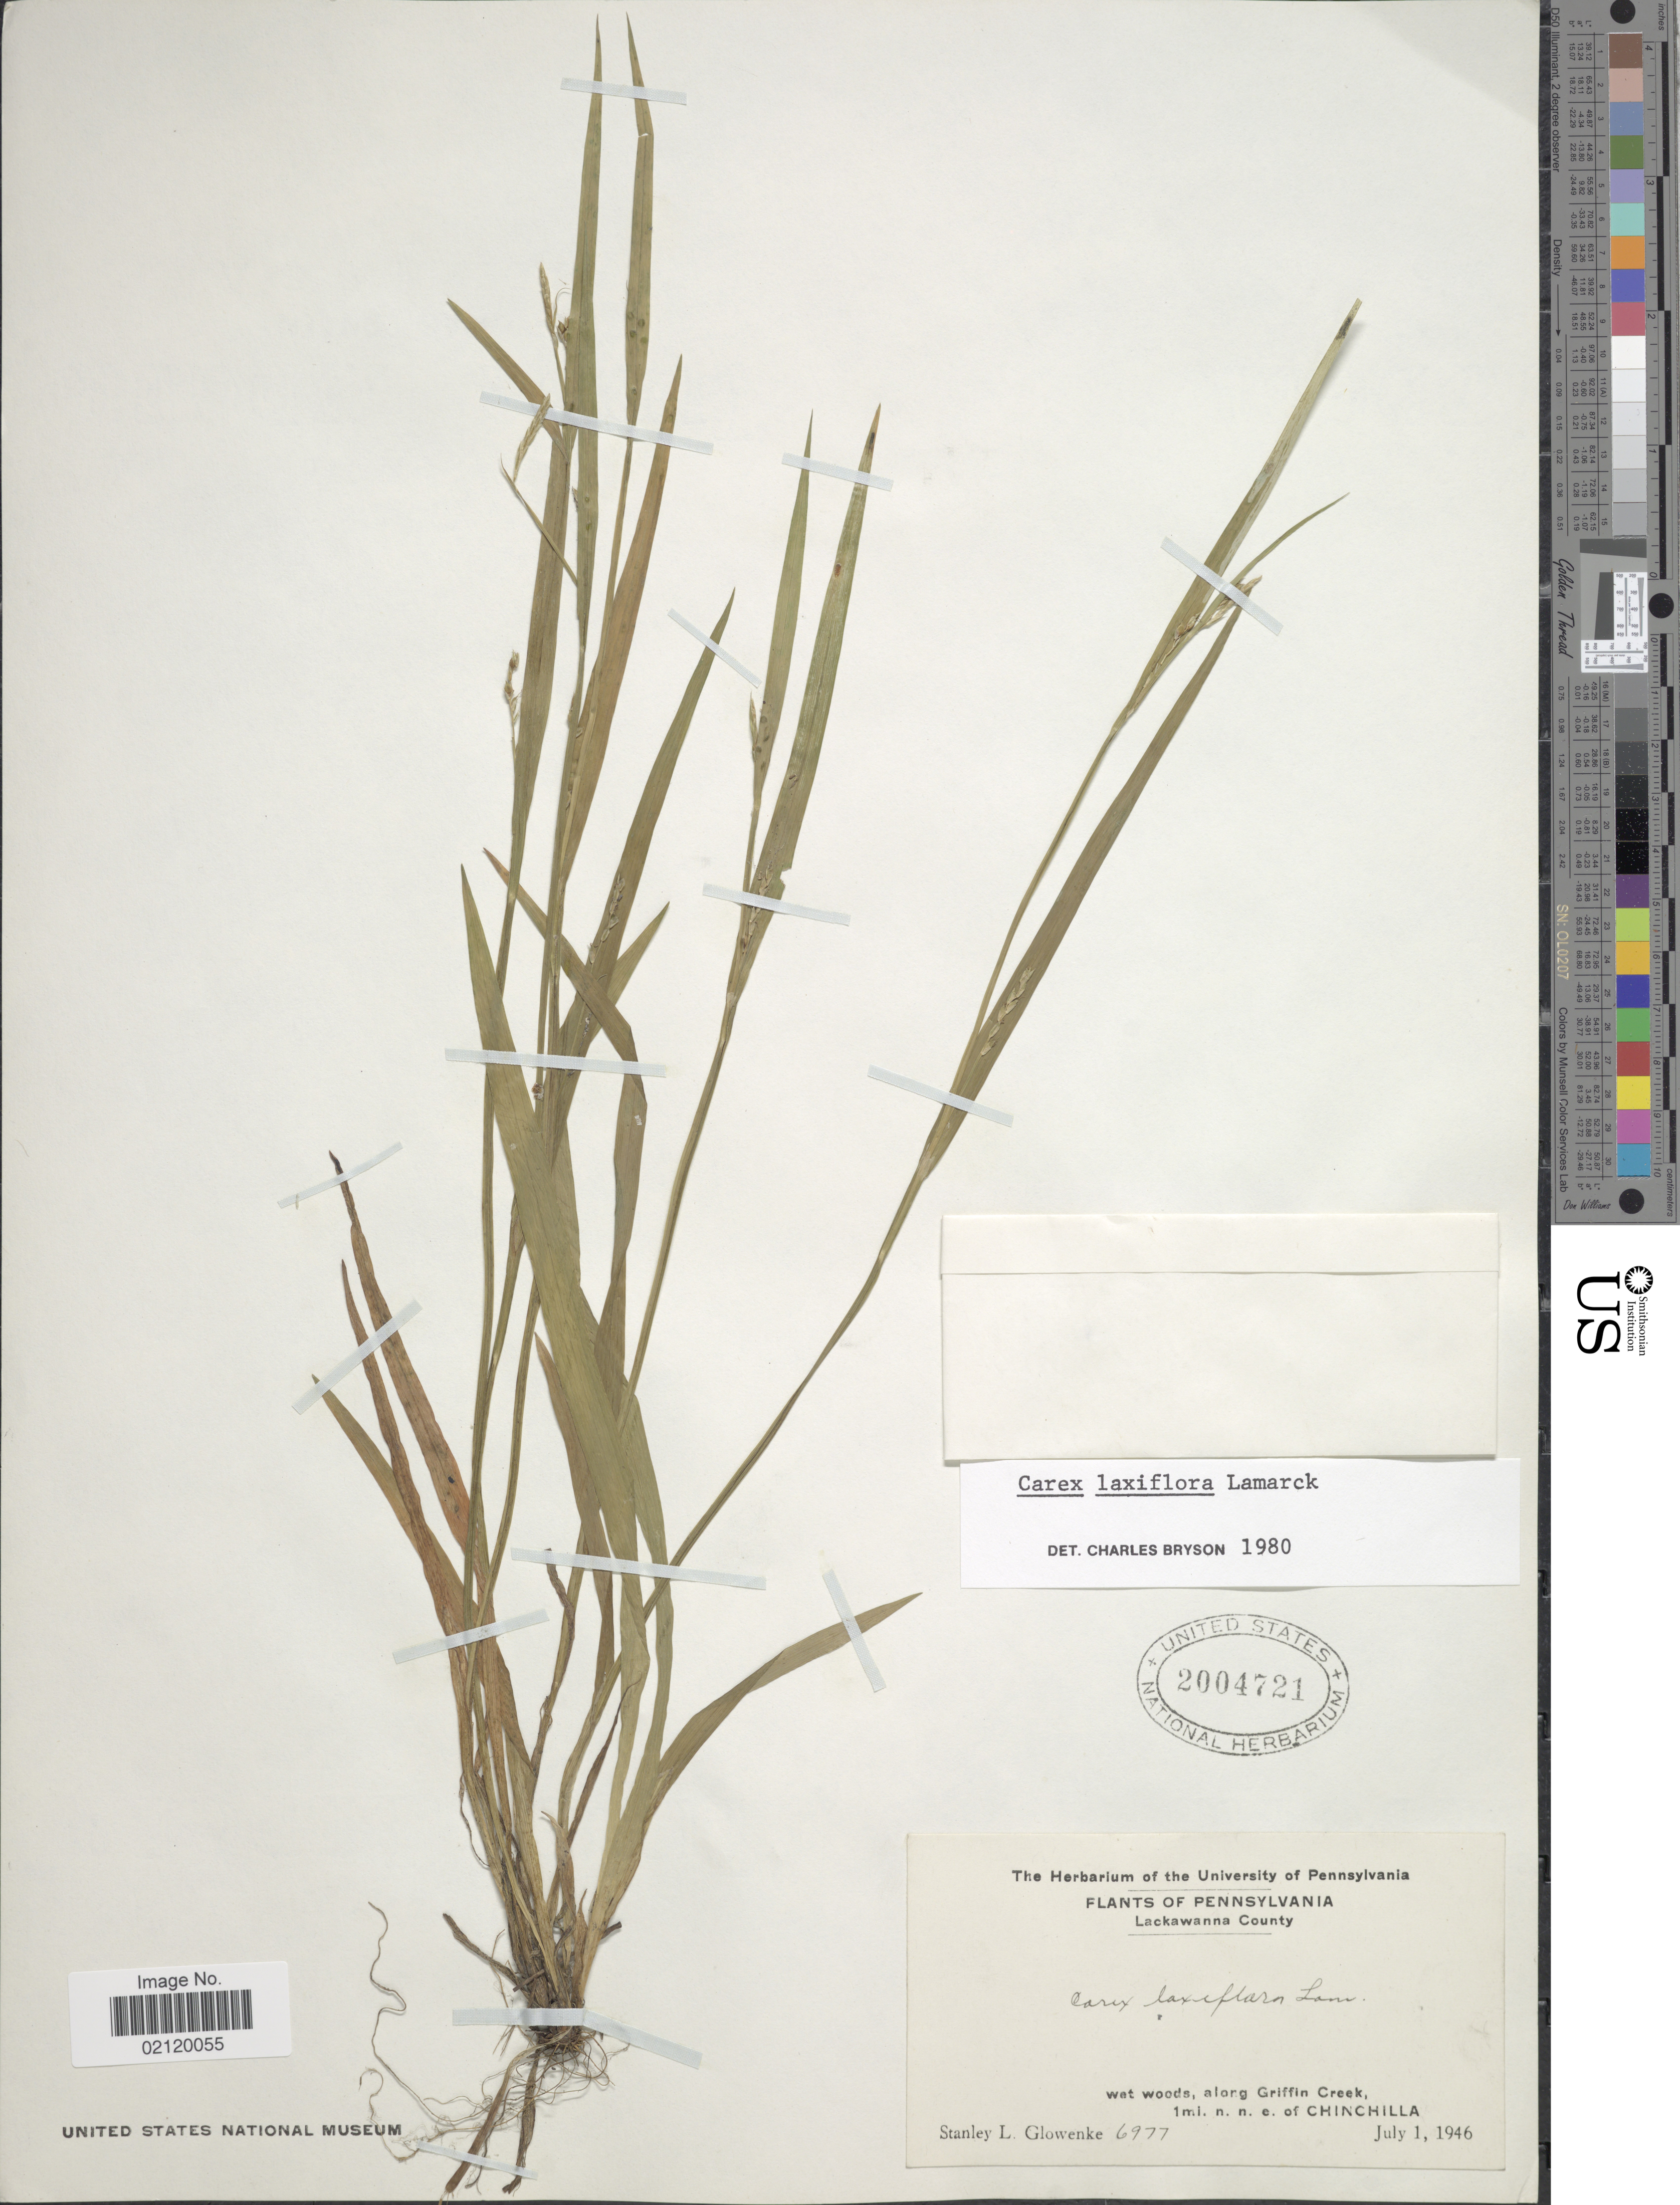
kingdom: Plantae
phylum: Tracheophyta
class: Liliopsida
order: Poales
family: Cyperaceae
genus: Carex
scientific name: Carex laxiflora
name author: Lam.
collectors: S. Glowenke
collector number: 6977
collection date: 1946-07-01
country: United States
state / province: Pennsylvania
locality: Lackawanna County. Wet woods, along Griffin Creek, 1 mi. n. n. e. of Chinchilla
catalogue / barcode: US 2004721